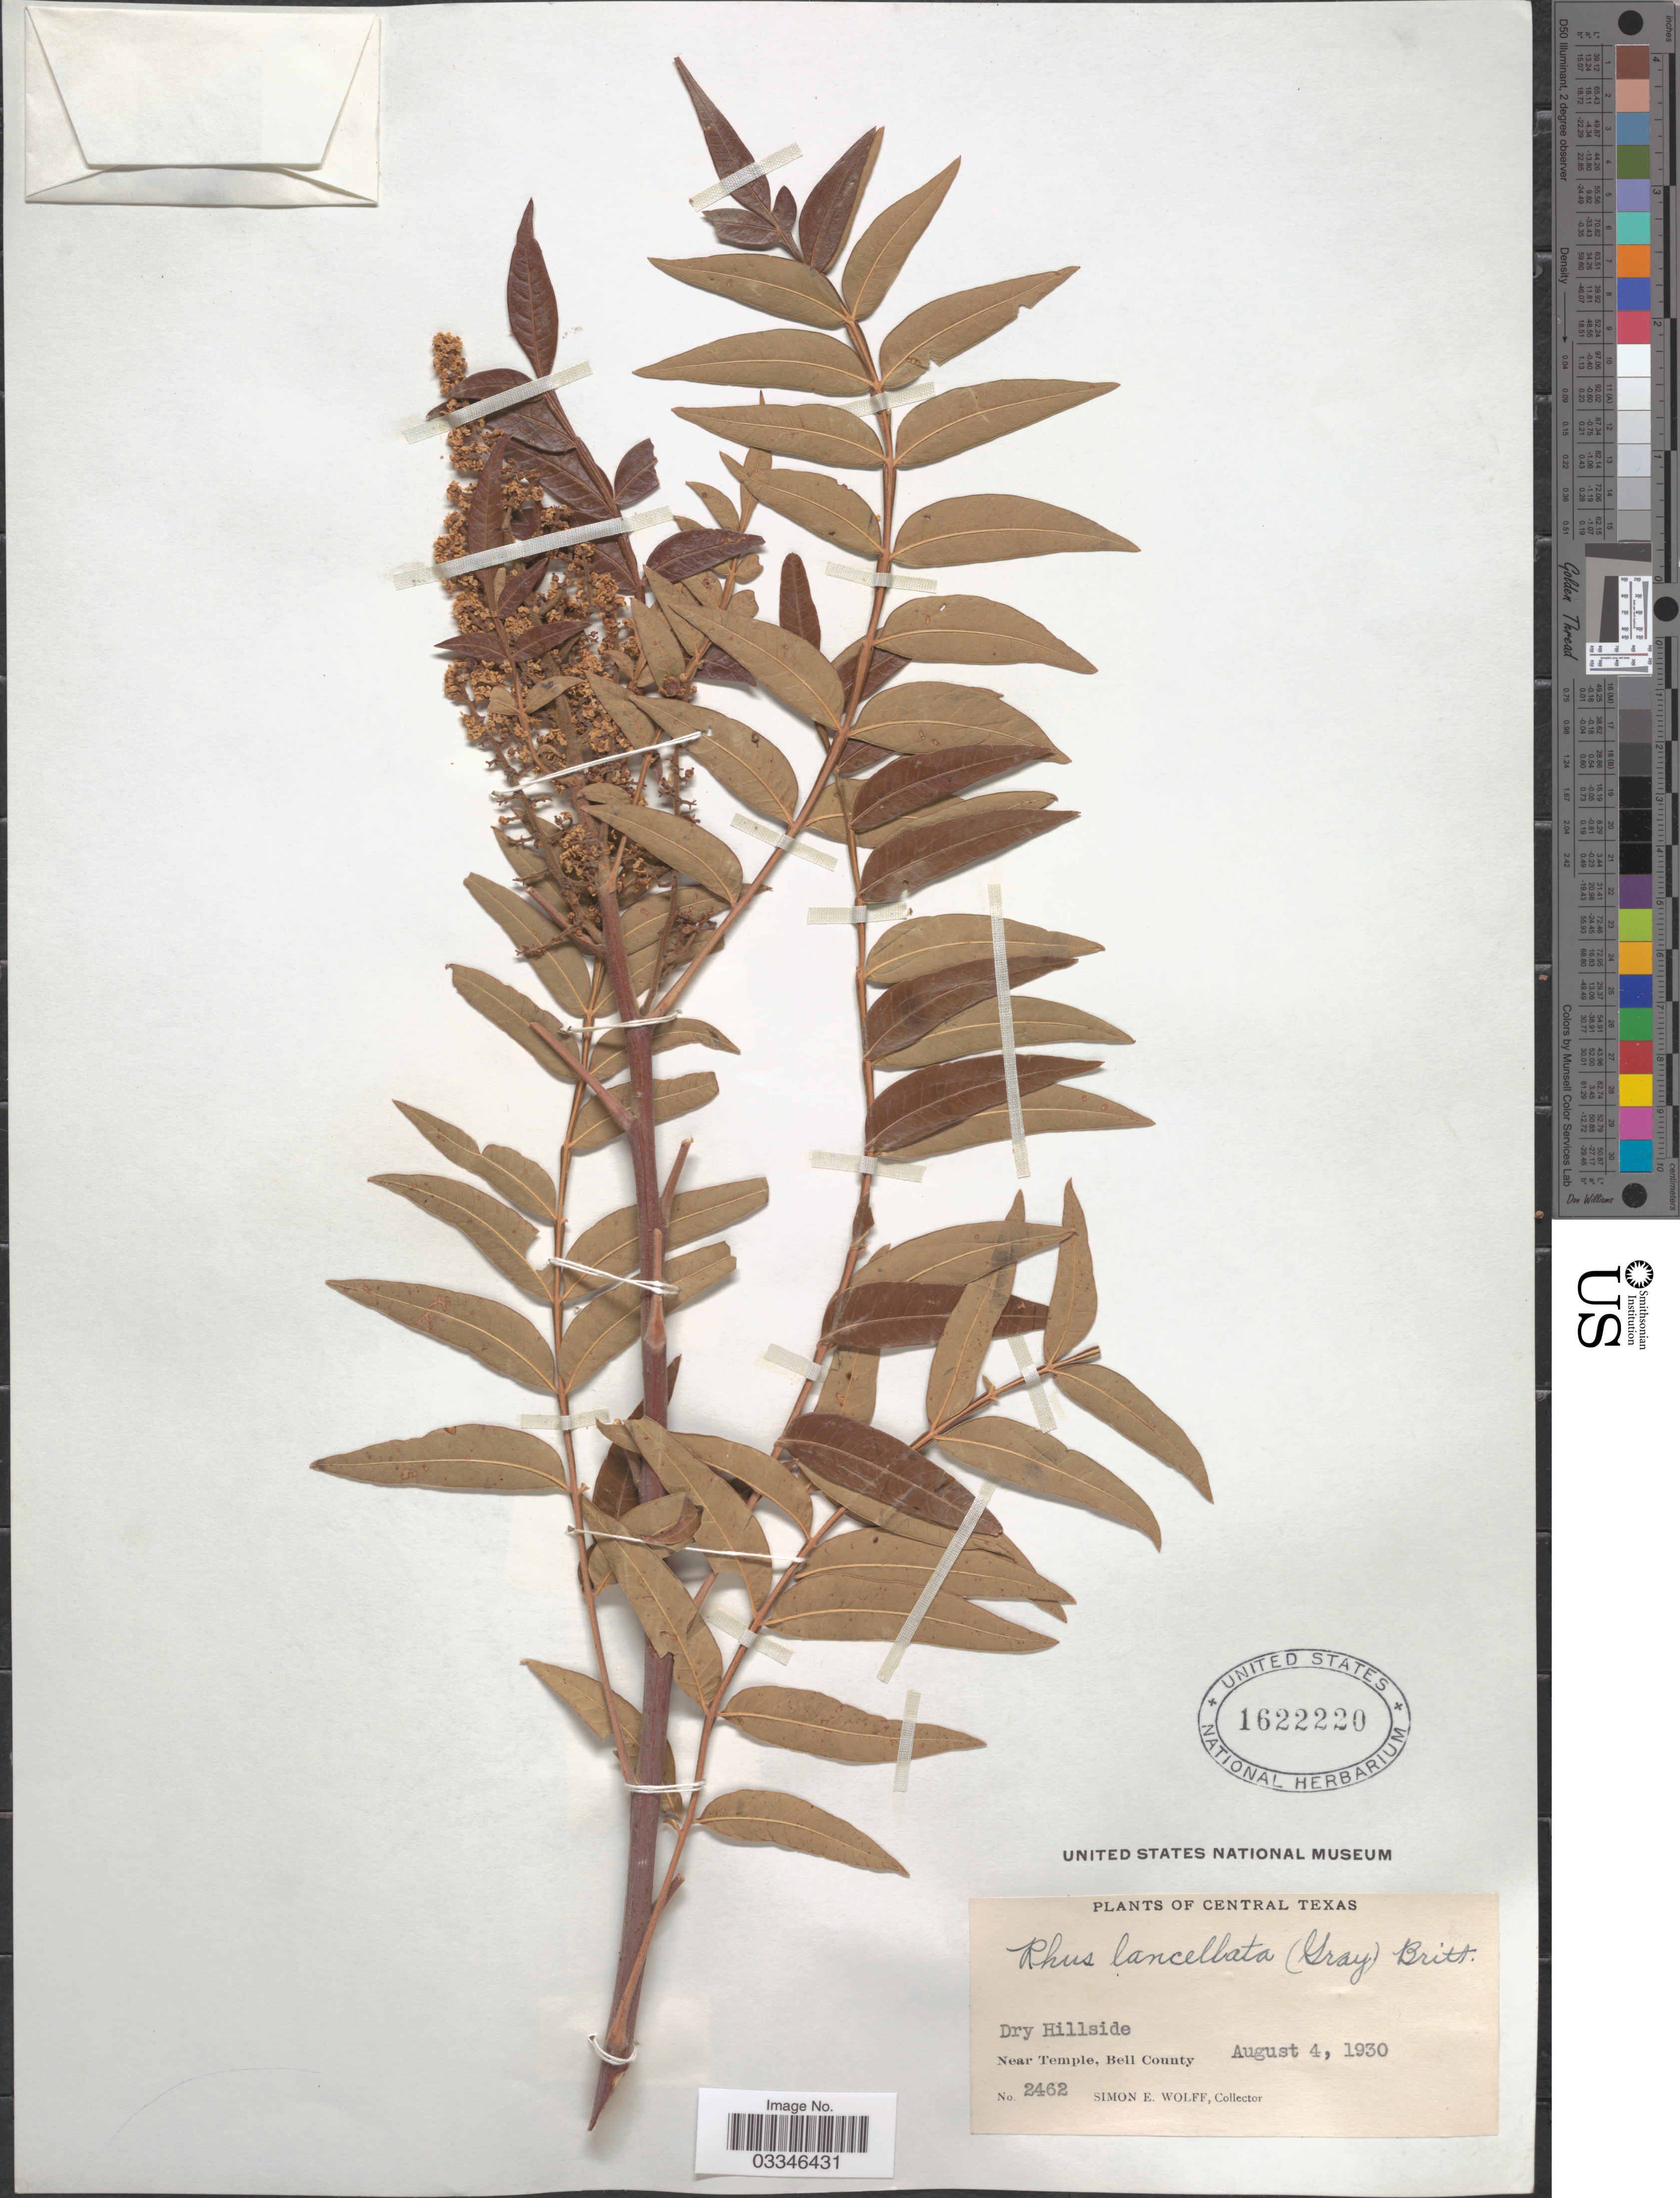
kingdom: Plantae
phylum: Tracheophyta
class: Magnoliopsida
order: Sapindales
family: Anacardiaceae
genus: Rhus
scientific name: Rhus lanceolata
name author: (A. Gray) Britton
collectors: S. E. Wolff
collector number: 2462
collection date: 1930-08-04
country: United States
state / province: Texas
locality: Central Texas, Near Temple, Bell County.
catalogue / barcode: US 1622220